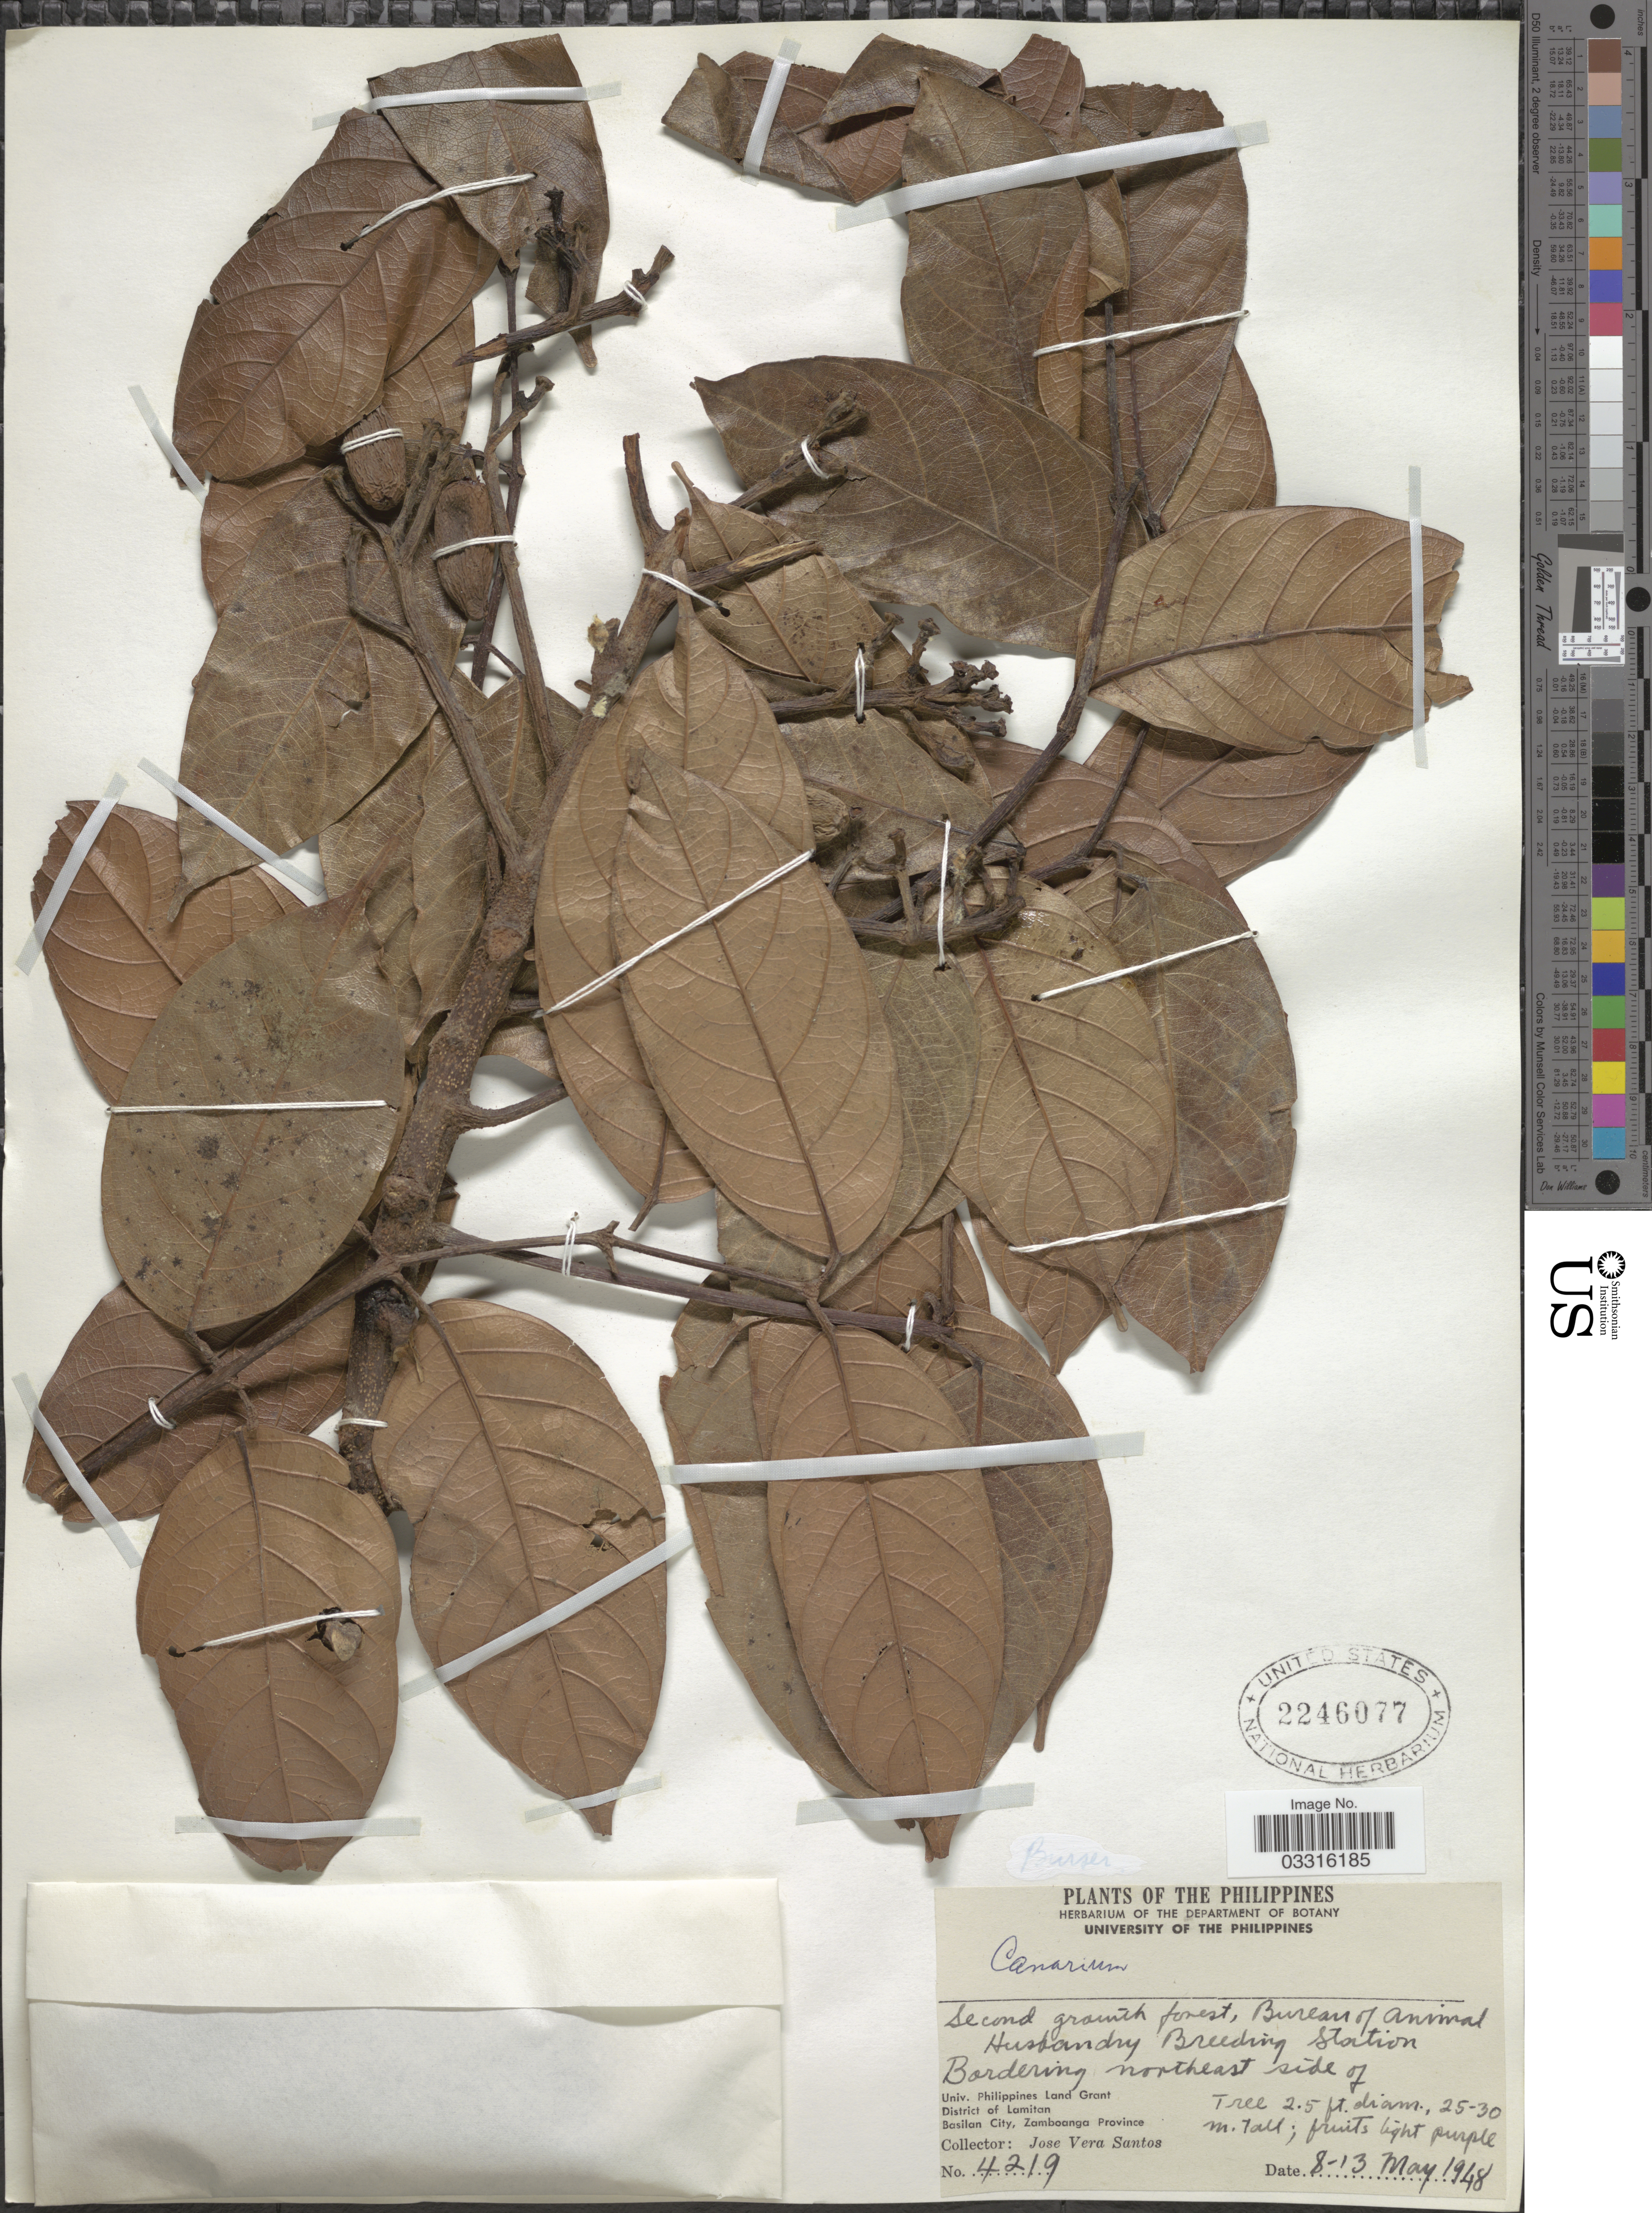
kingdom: Plantae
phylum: Tracheophyta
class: Magnoliopsida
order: Sapindales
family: Burseraceae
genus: Canarium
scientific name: Canarium sp.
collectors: J. V. Santos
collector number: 4219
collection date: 1948-05-08/1948-05-13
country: Philippines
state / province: Muslim Mindanao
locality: Bordering northeast side of Univ. Philippines Land Grant, District of Lamitan, Basilan City, Zamboanga Province.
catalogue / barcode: US 2246077